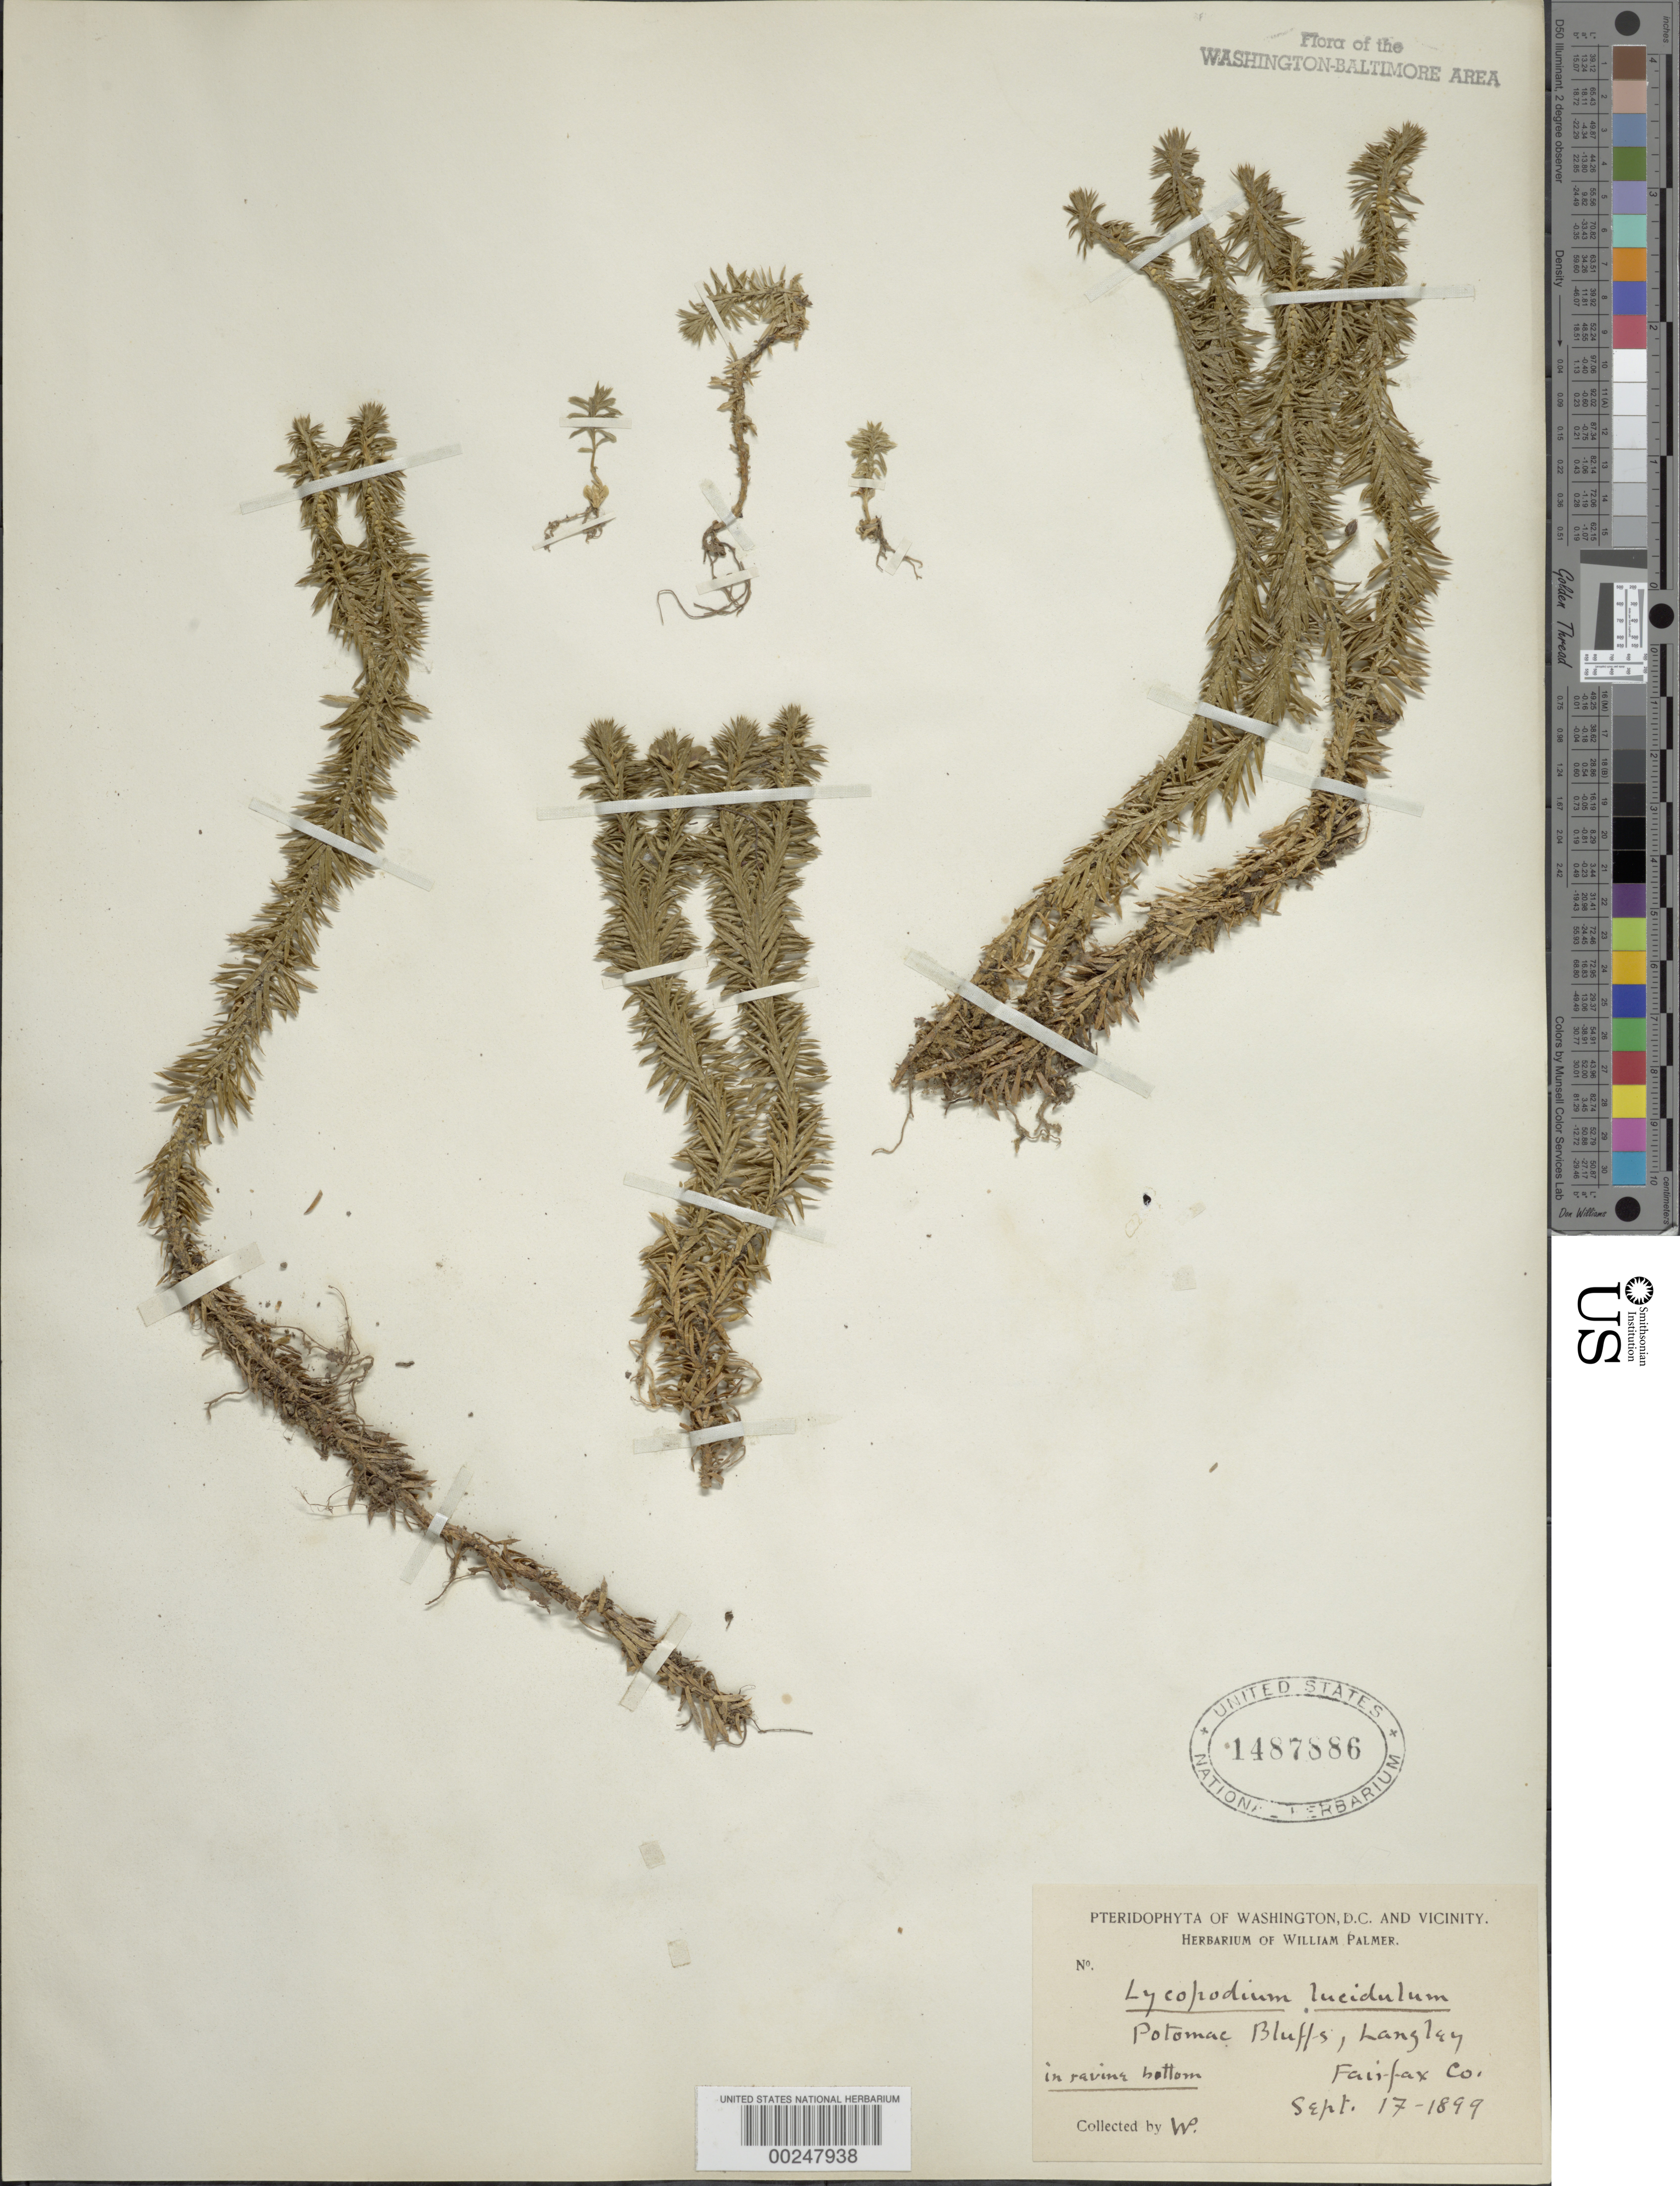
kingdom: Plantae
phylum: Tracheophyta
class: Lycopodiopsida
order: Lycopodiales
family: Lycopodiaceae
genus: Huperzia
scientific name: Huperzia lucidula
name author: (Michx.) Trevis.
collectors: W. Palmer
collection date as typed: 17 Sep 1899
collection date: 1899-09-17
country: United States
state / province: Virginia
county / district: Fairfax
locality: Potomac Bluffs, Langley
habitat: In ravine bottom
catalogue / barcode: US 1487886